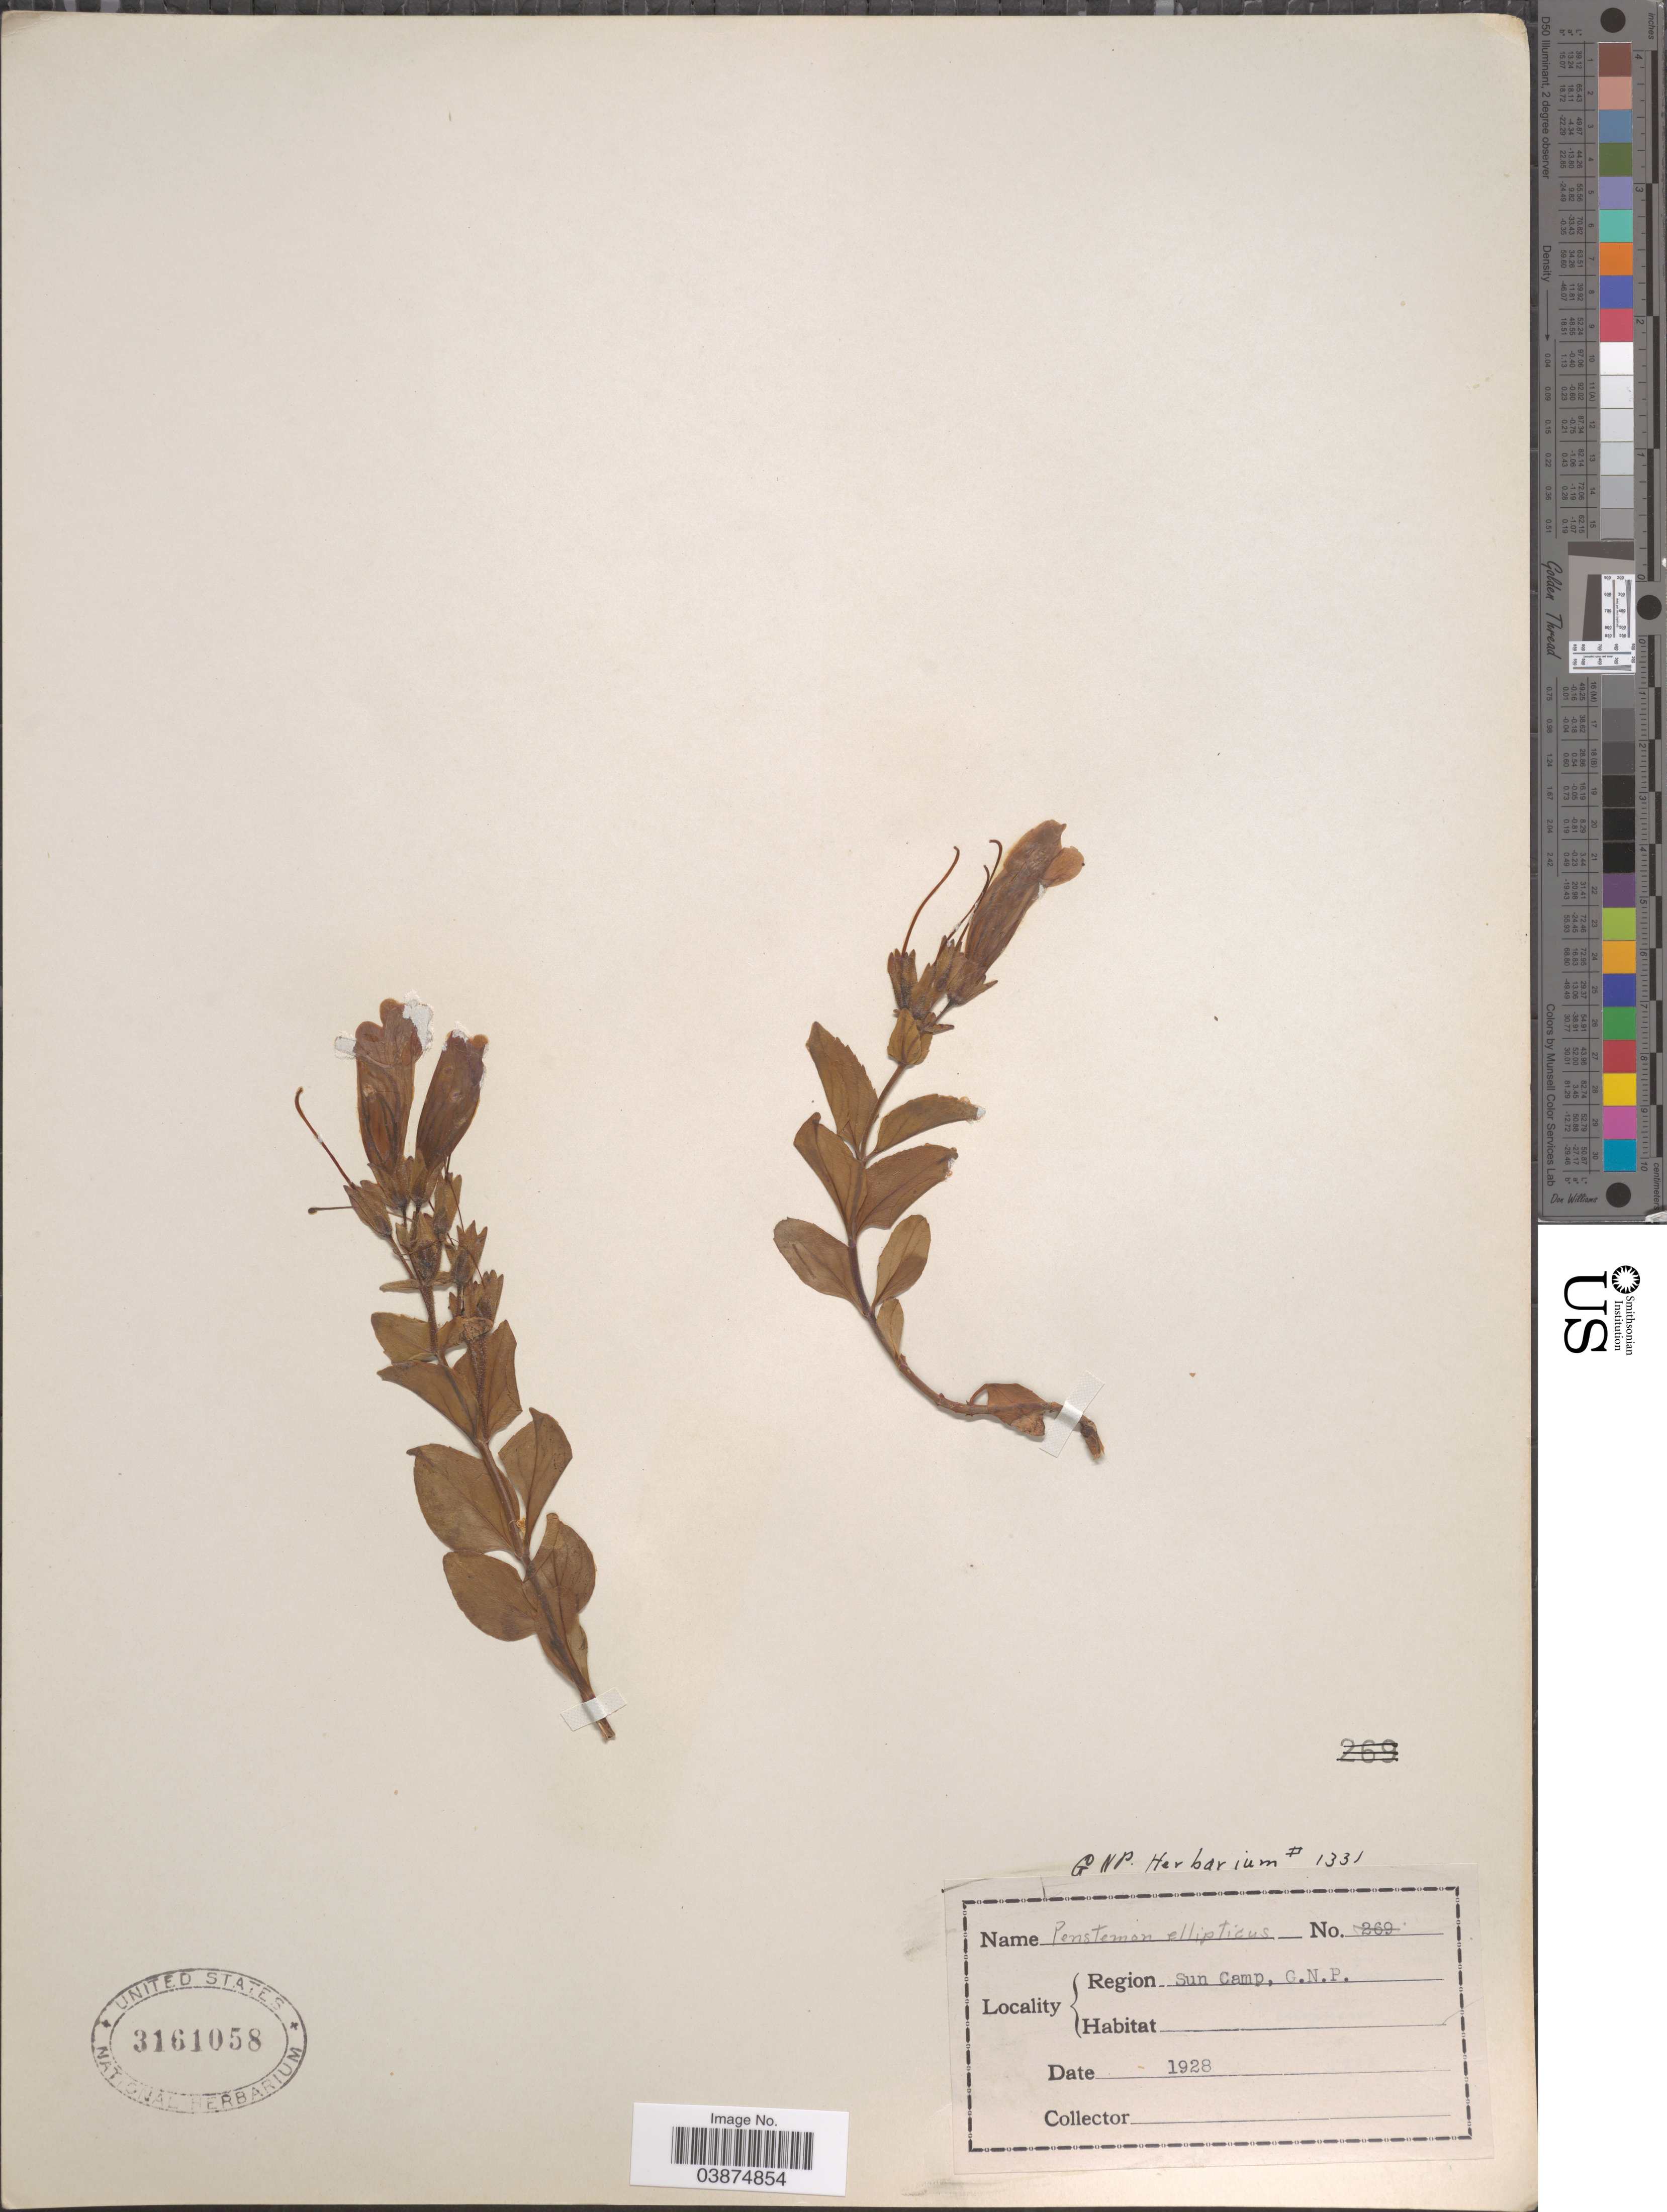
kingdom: Plantae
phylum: Tracheophyta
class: Magnoliopsida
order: Lamiales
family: Plantaginaceae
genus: Penstemon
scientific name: Penstemon ellipticus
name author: Greene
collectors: ex herb. G. N. P.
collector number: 1331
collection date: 1928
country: United States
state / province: Montana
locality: Region Sun Camp, G.N.P.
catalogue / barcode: US 3161058